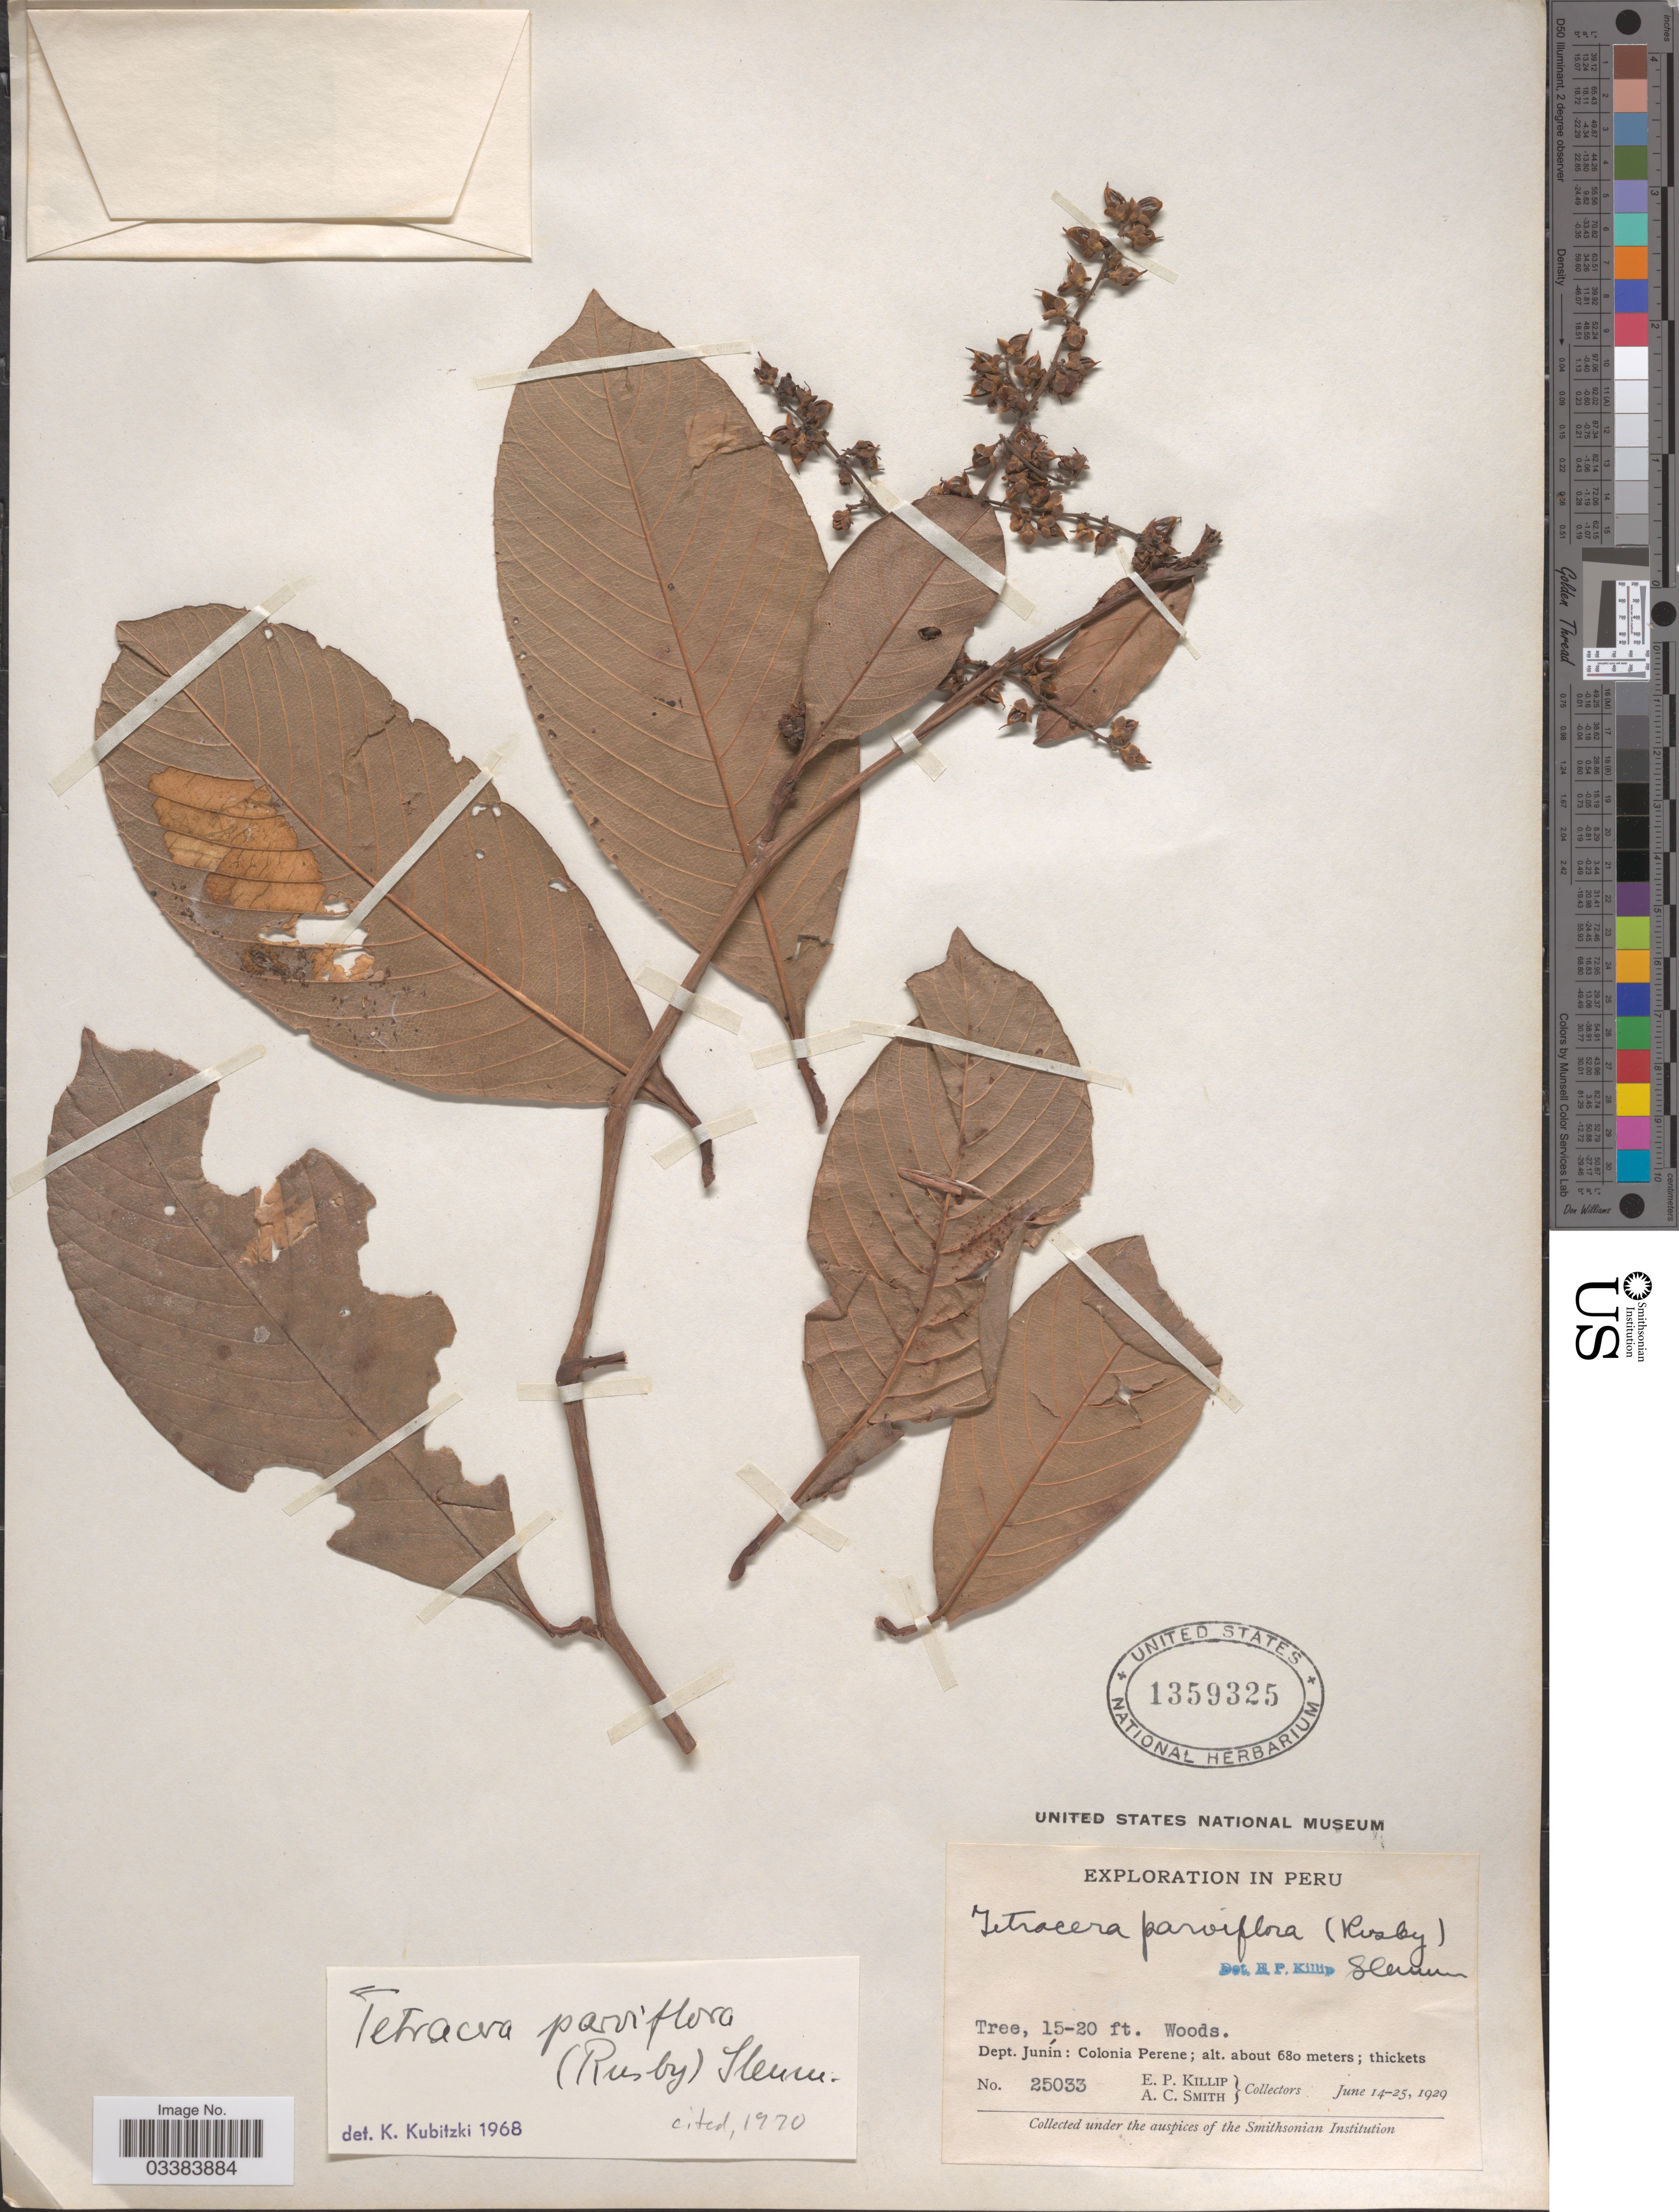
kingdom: Plantae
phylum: Tracheophyta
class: Magnoliopsida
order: Dilleniales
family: Dilleniaceae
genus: Tetracera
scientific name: Tetracera parviflora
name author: (Rusby) Sleumer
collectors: E. P. Killip & A. C. Smith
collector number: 25033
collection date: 1929-06-14/1929-06-25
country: Peru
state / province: Junín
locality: Dept. Junín: Colonia Perene.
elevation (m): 680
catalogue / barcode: US 1359325